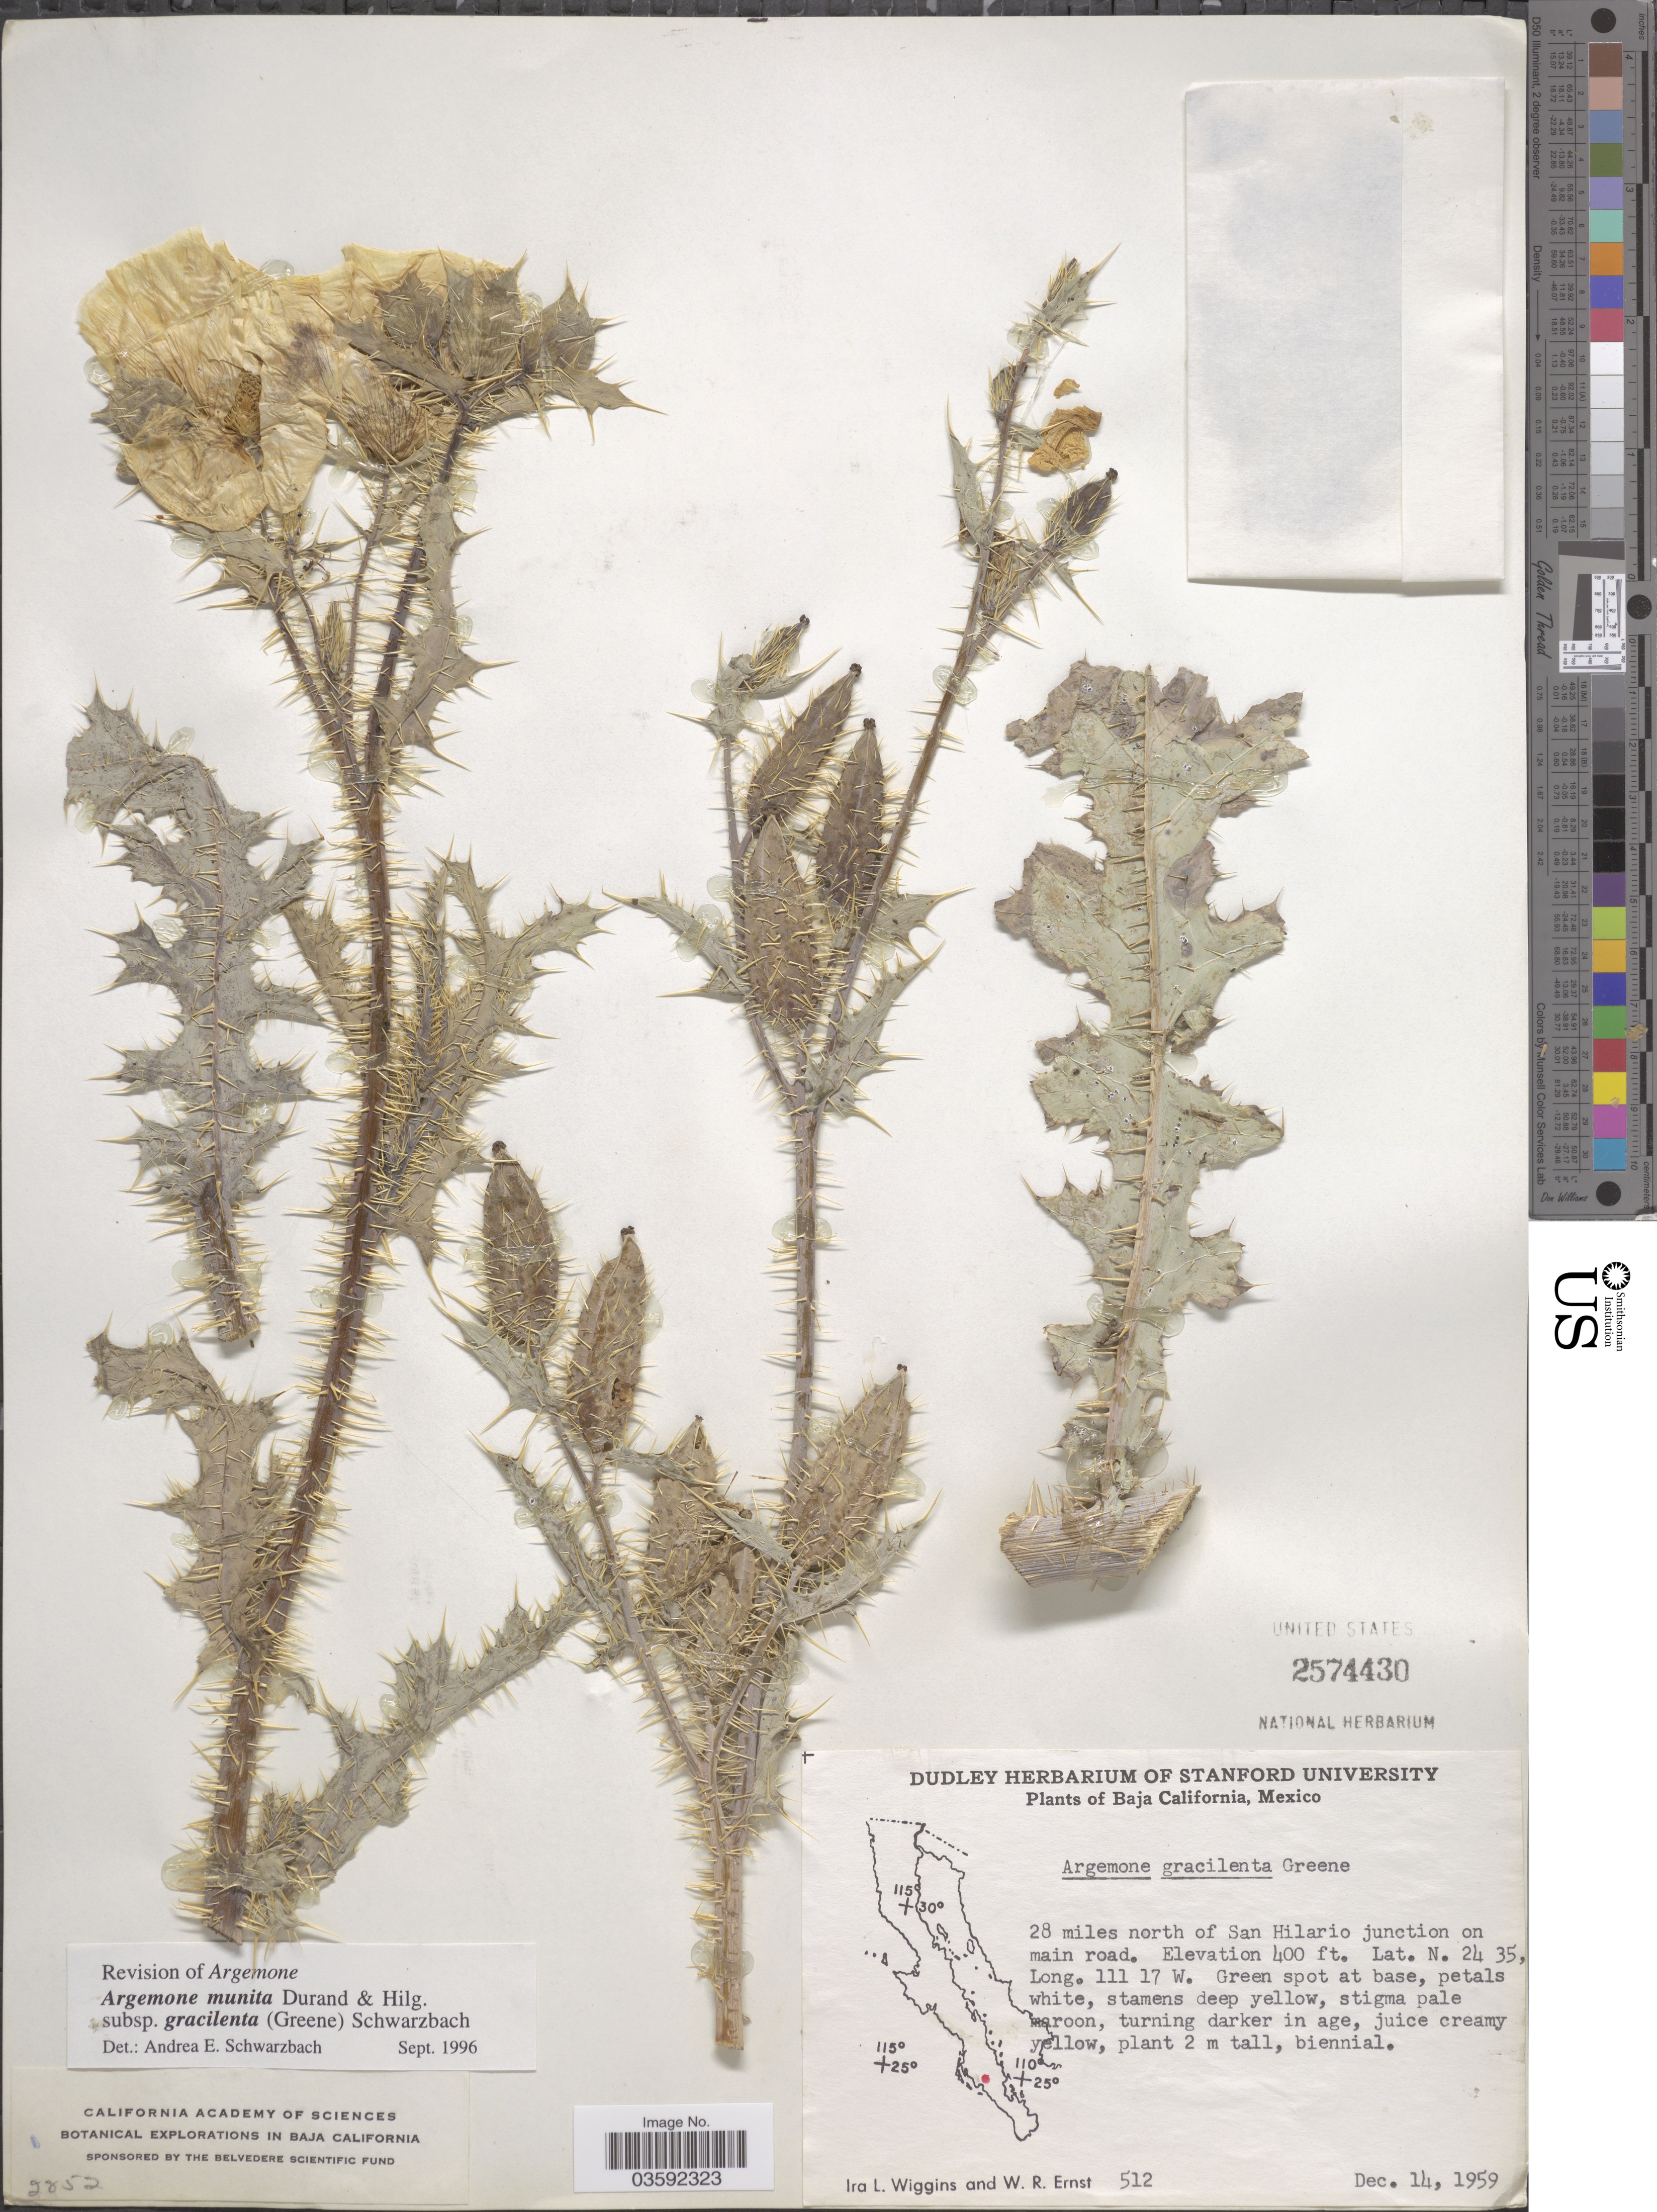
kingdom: Plantae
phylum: Tracheophyta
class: Magnoliopsida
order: Ranunculales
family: Papaveraceae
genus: Argemone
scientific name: Argemone munita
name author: Durand & Hilg.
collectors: I. L. Wiggins & W. R. Ernst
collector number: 512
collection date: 1959-12-14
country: Mexico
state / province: Baja California Sur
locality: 28 miles north of San Hilario junction on main road.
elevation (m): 122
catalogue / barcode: US 2574430